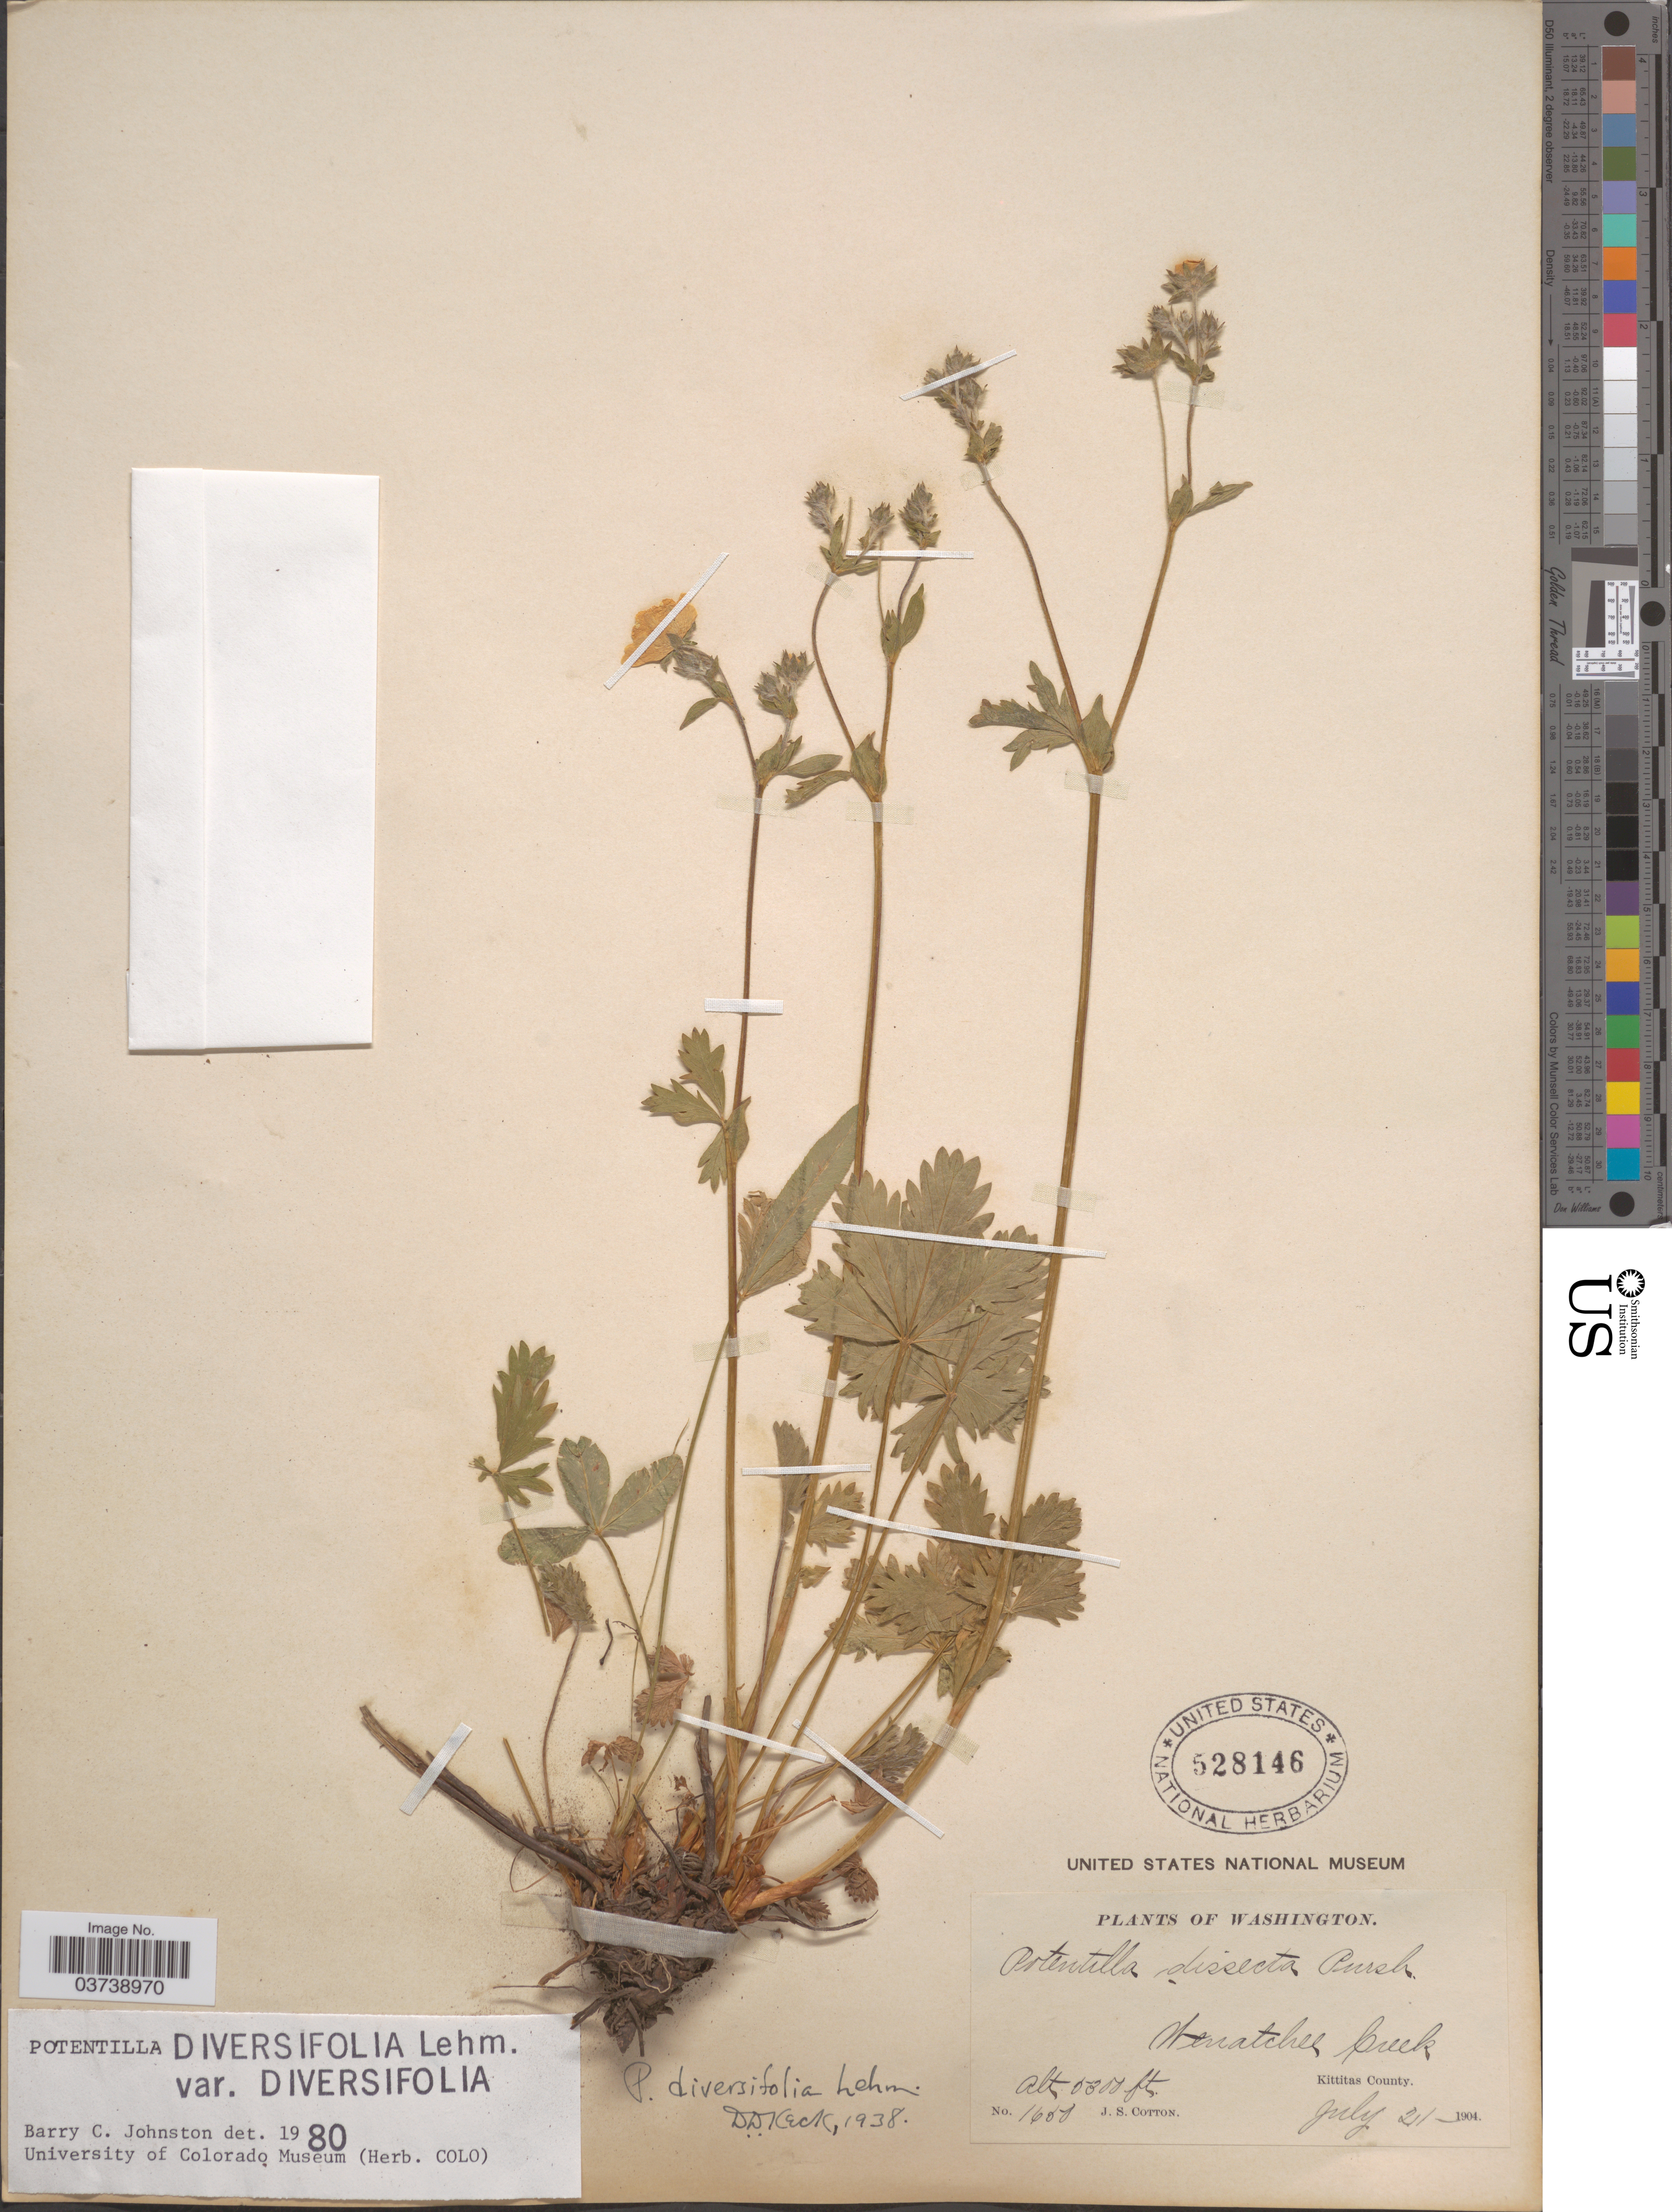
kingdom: Plantae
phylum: Tracheophyta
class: Magnoliopsida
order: Rosales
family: Rosaceae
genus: Potentilla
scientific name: Potentilla diversifolia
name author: Lehm.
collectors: J. S. Cotton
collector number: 1667*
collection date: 1904-07-21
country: United States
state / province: Washington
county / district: Kittitas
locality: Wenatchee Creek. Kittitas County.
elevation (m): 1615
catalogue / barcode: US 528146